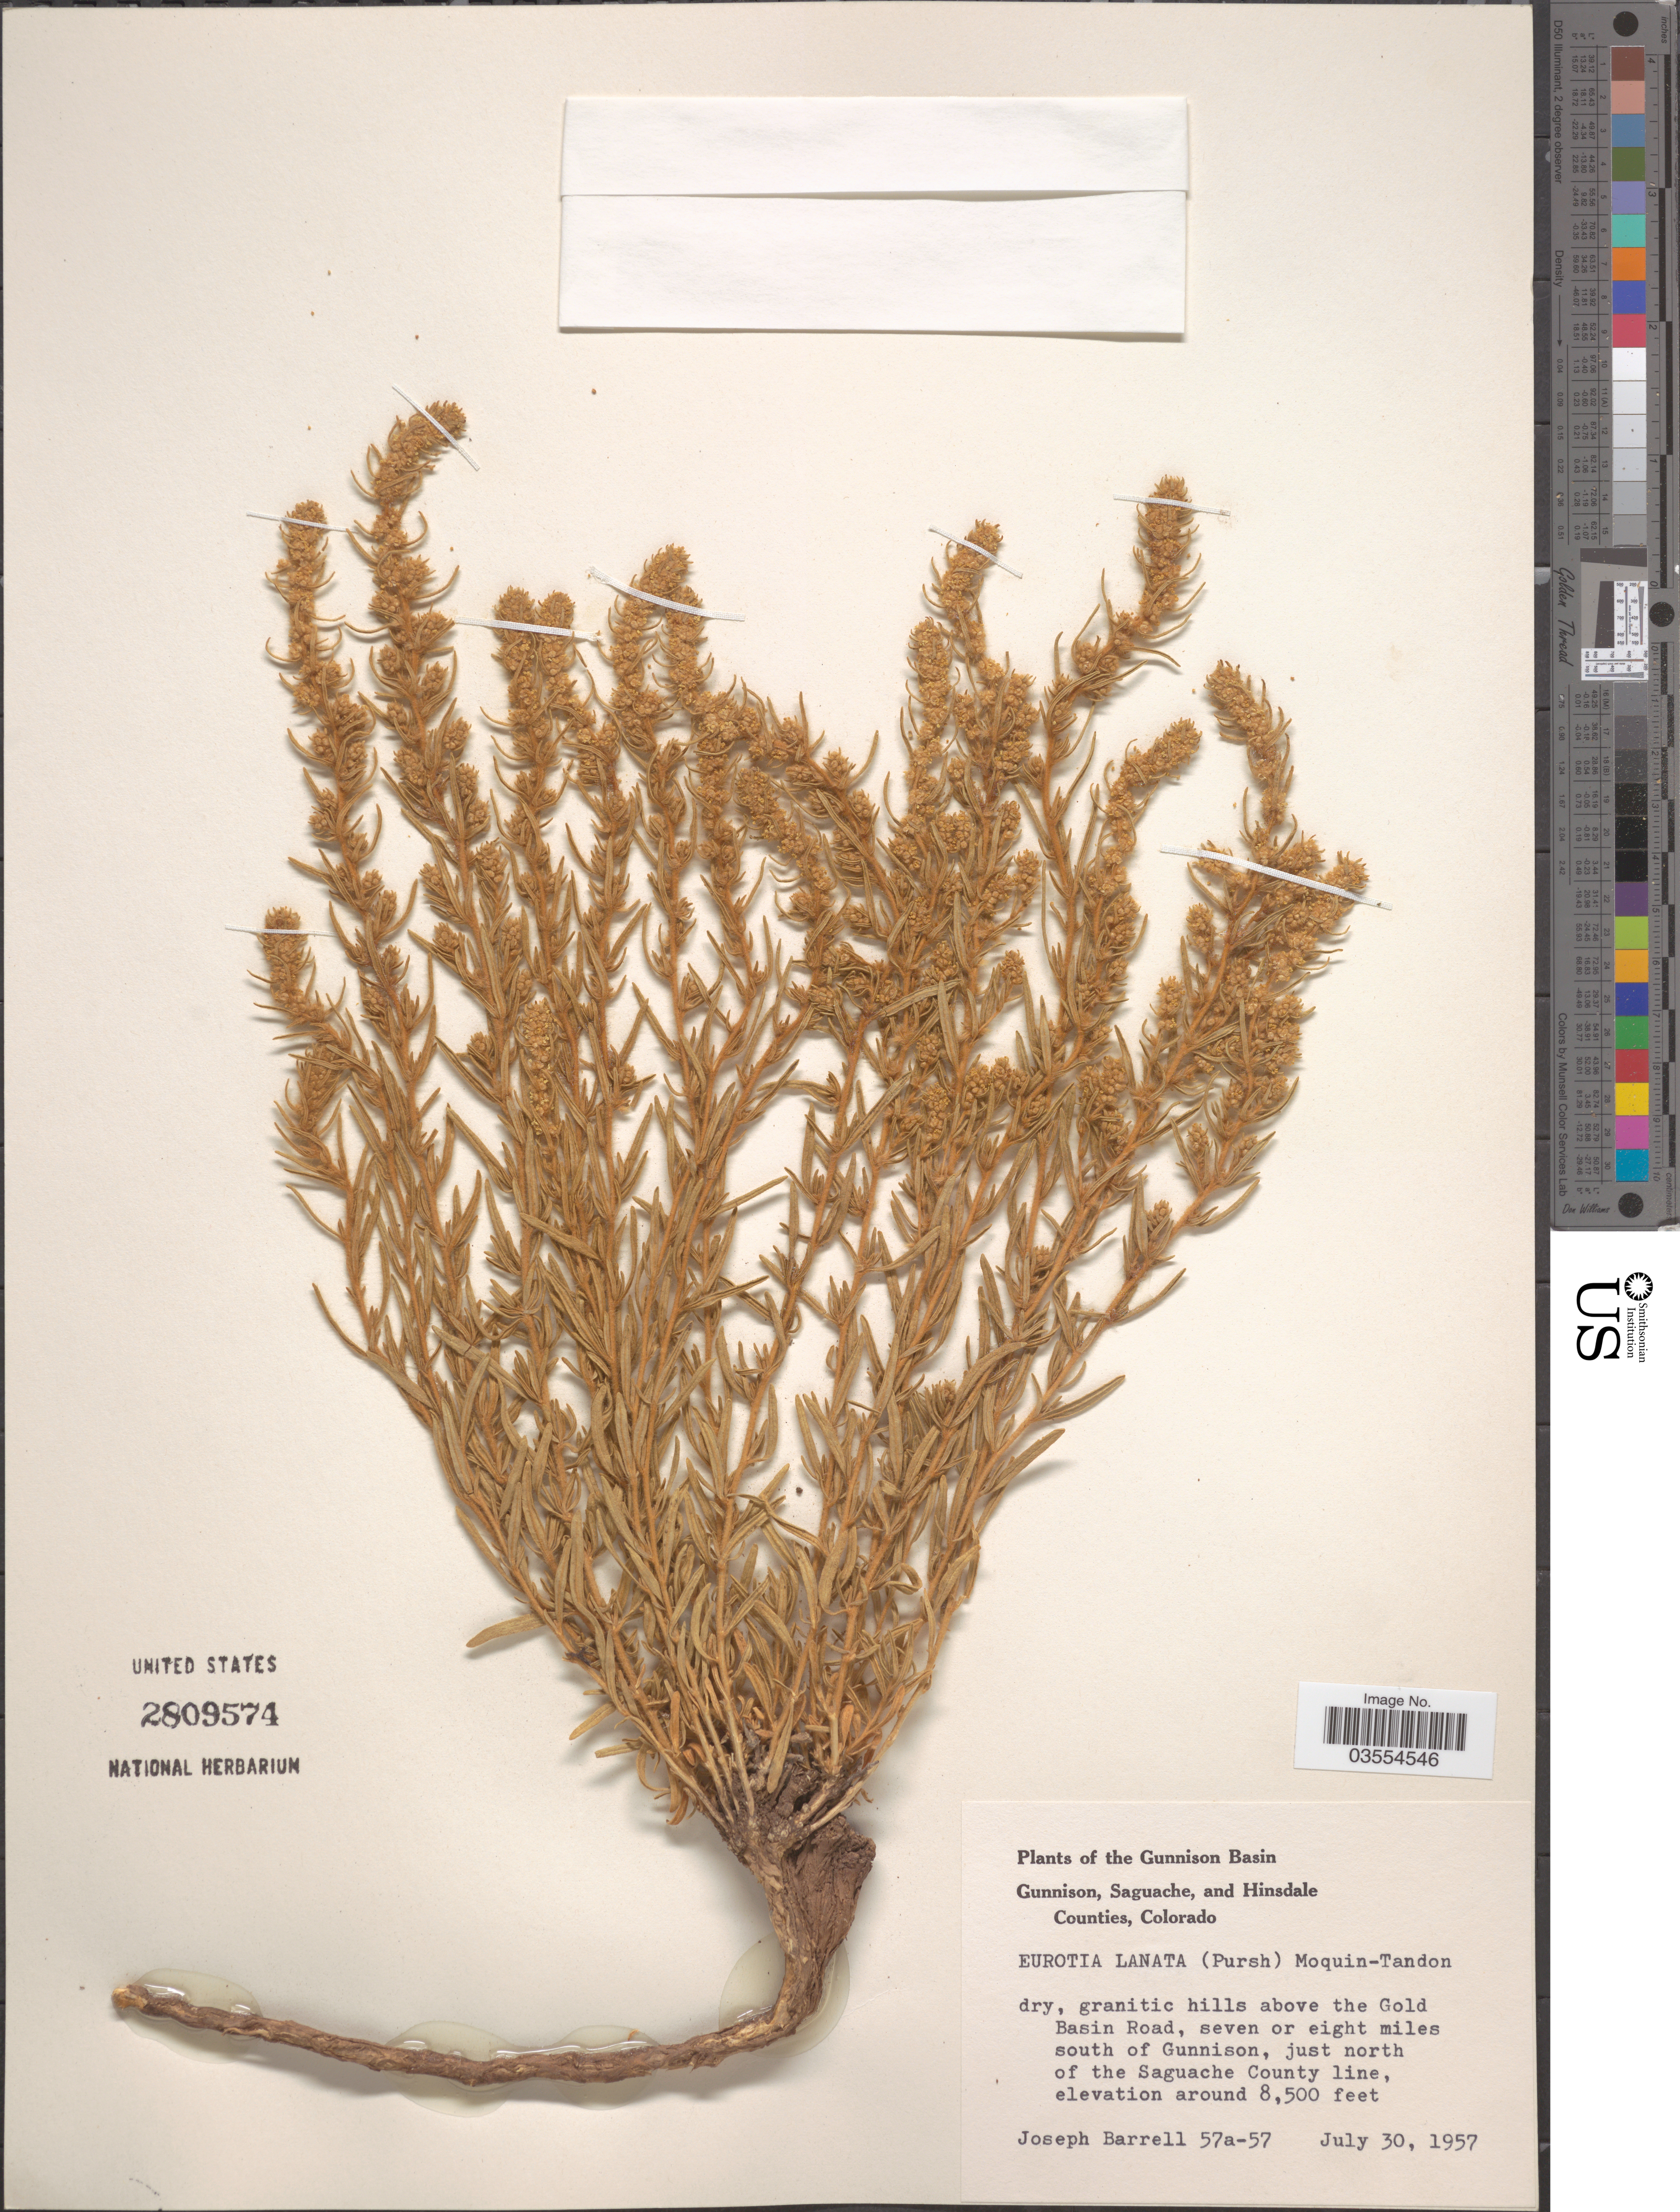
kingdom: Plantae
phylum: Tracheophyta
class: Magnoliopsida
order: Caryophyllales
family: Amaranthaceae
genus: Krascheninnikovia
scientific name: Krascheninnikovia lanata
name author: (Pursh) A. Meeuse & A.Smit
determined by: U.S. National Herbarium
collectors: J. Barrell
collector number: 57a-57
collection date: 1957-07-30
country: United States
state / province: Colorado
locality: The Gunnison Basin. Above the Gold Basin Road, seven or eight miles south of Gunnison, just north of the Saguache County line. Gunnison County. [unsure placement]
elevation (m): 2591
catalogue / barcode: US 2809574